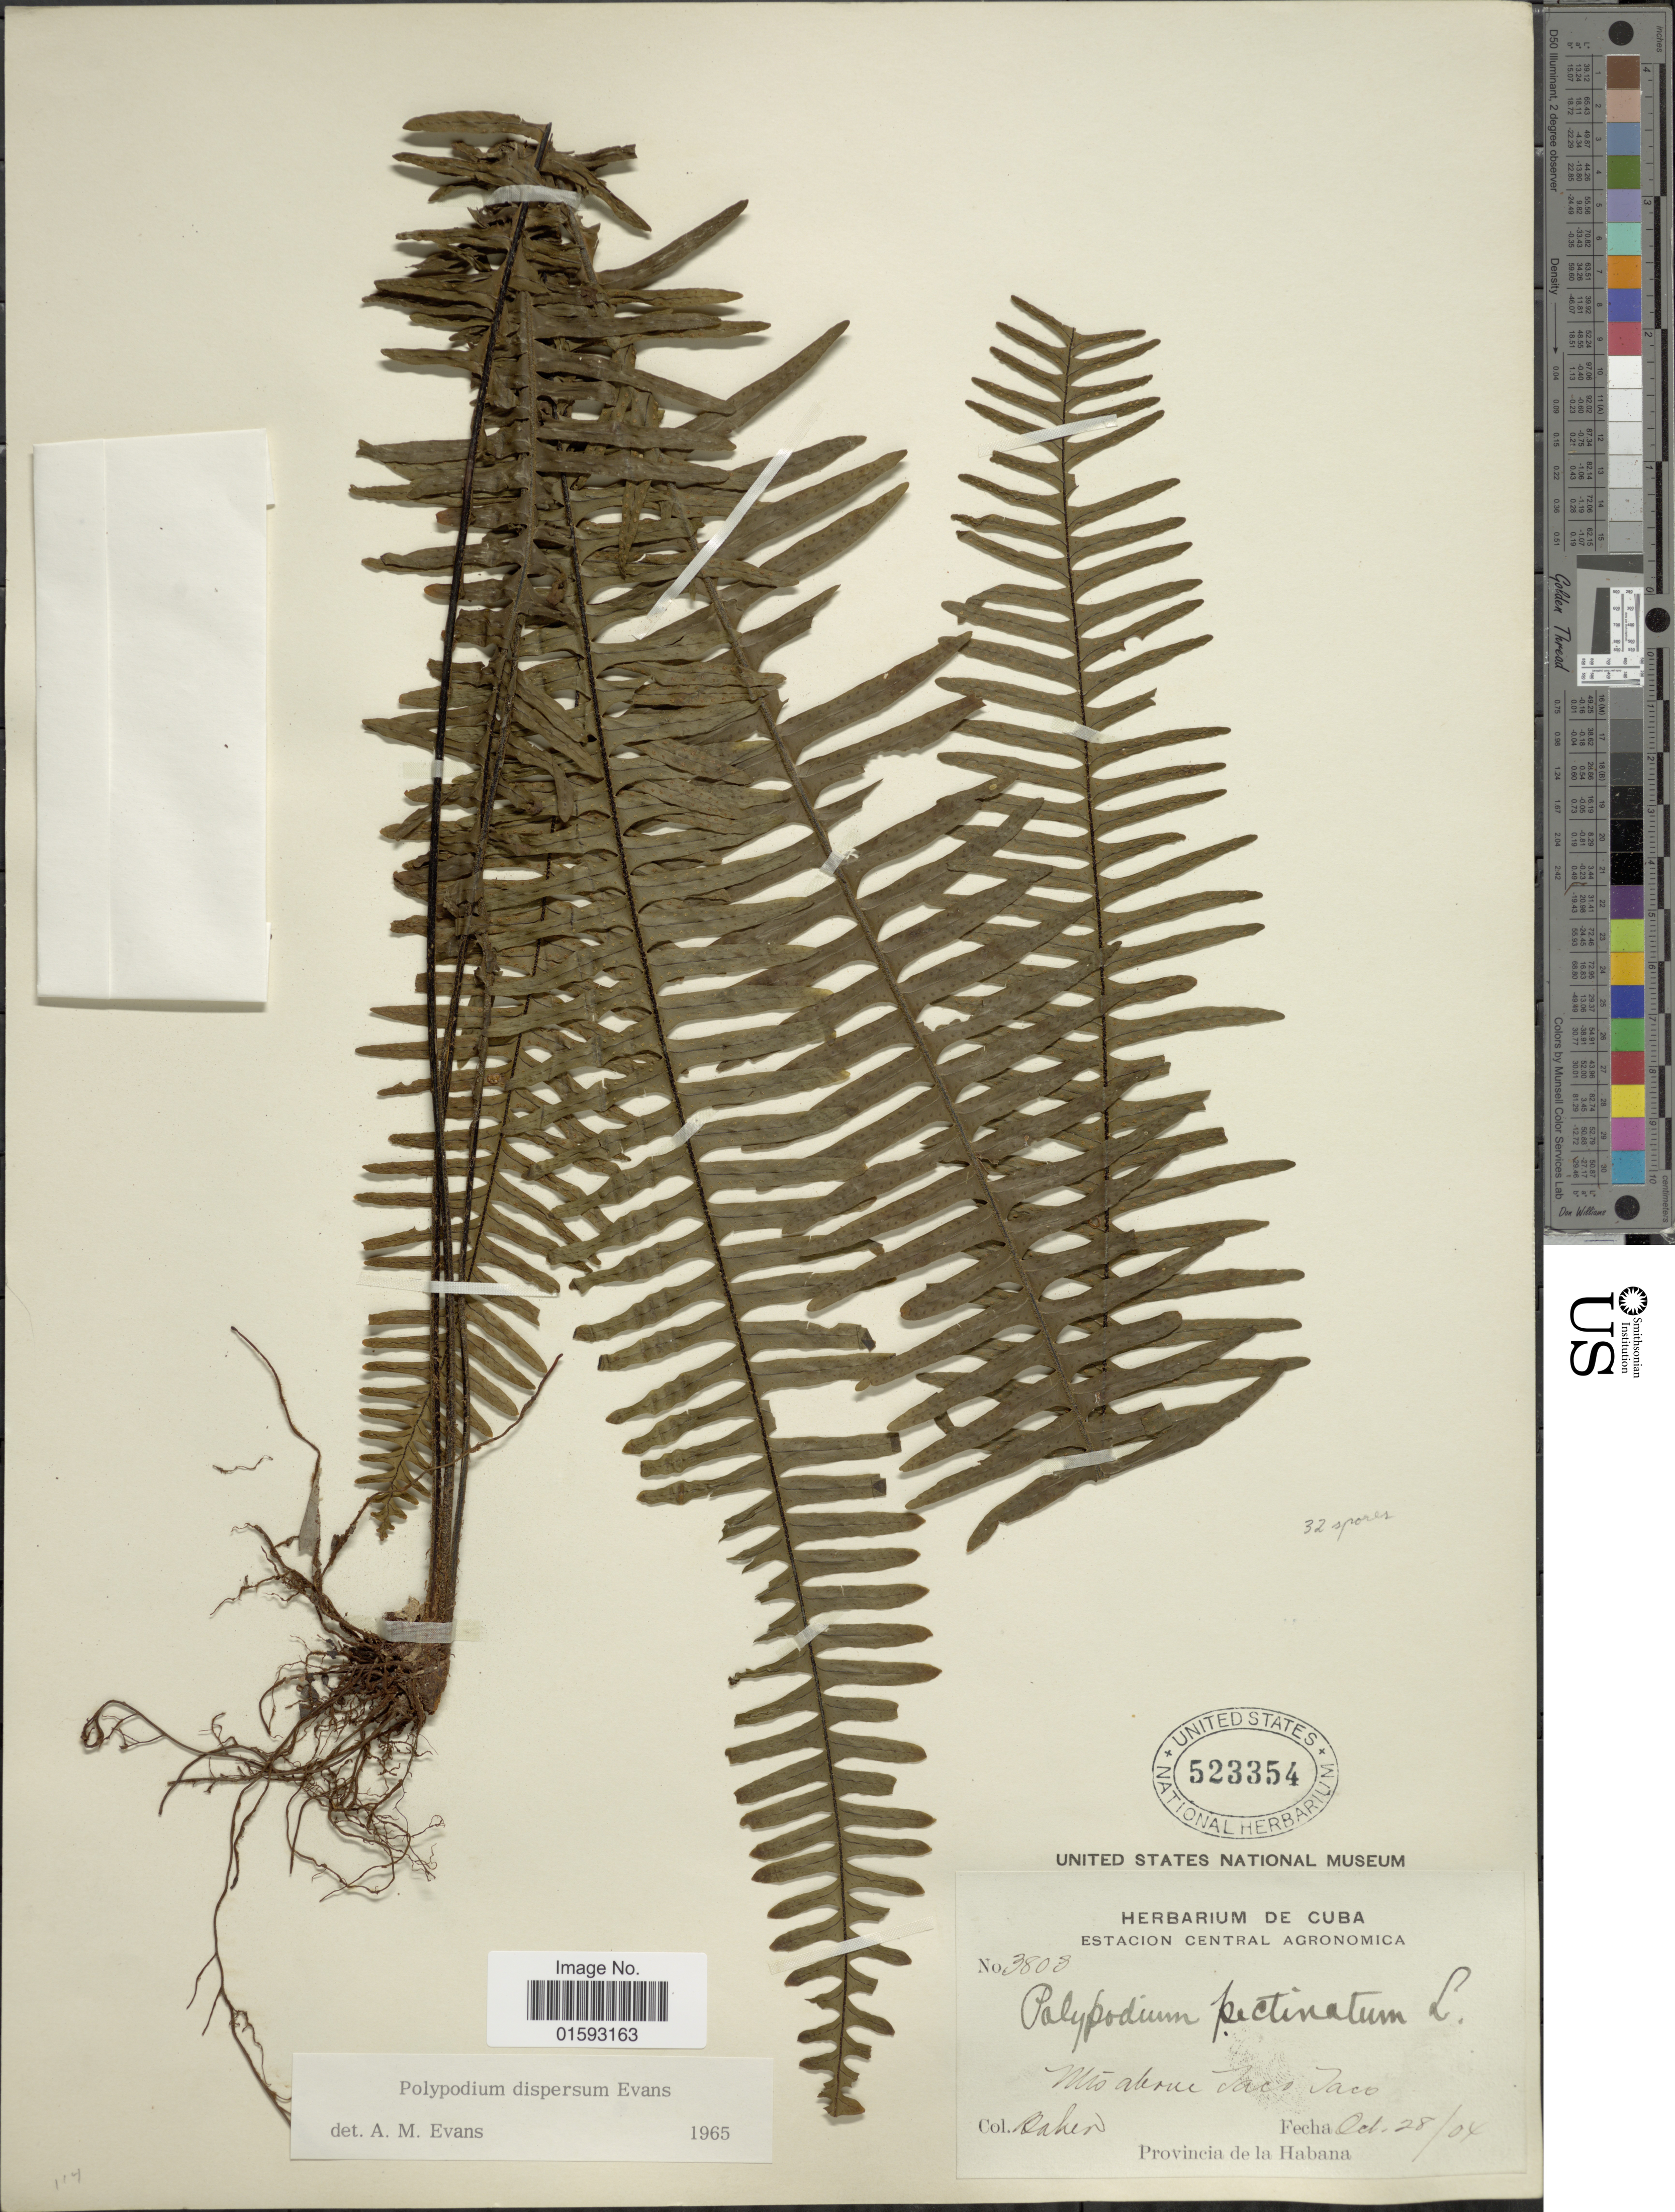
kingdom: Plantae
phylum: Tracheophyta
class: Polypodiopsida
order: Polypodiales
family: Polypodiaceae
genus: Pecluma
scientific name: Pecluma dispersa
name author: (A.M. Evans) M.G. Price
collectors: -- Baker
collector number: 3808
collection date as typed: Transcribed d/m/y: 28/10/4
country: Cuba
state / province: La Habana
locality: Mts. above Taco Taco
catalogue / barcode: US 523354